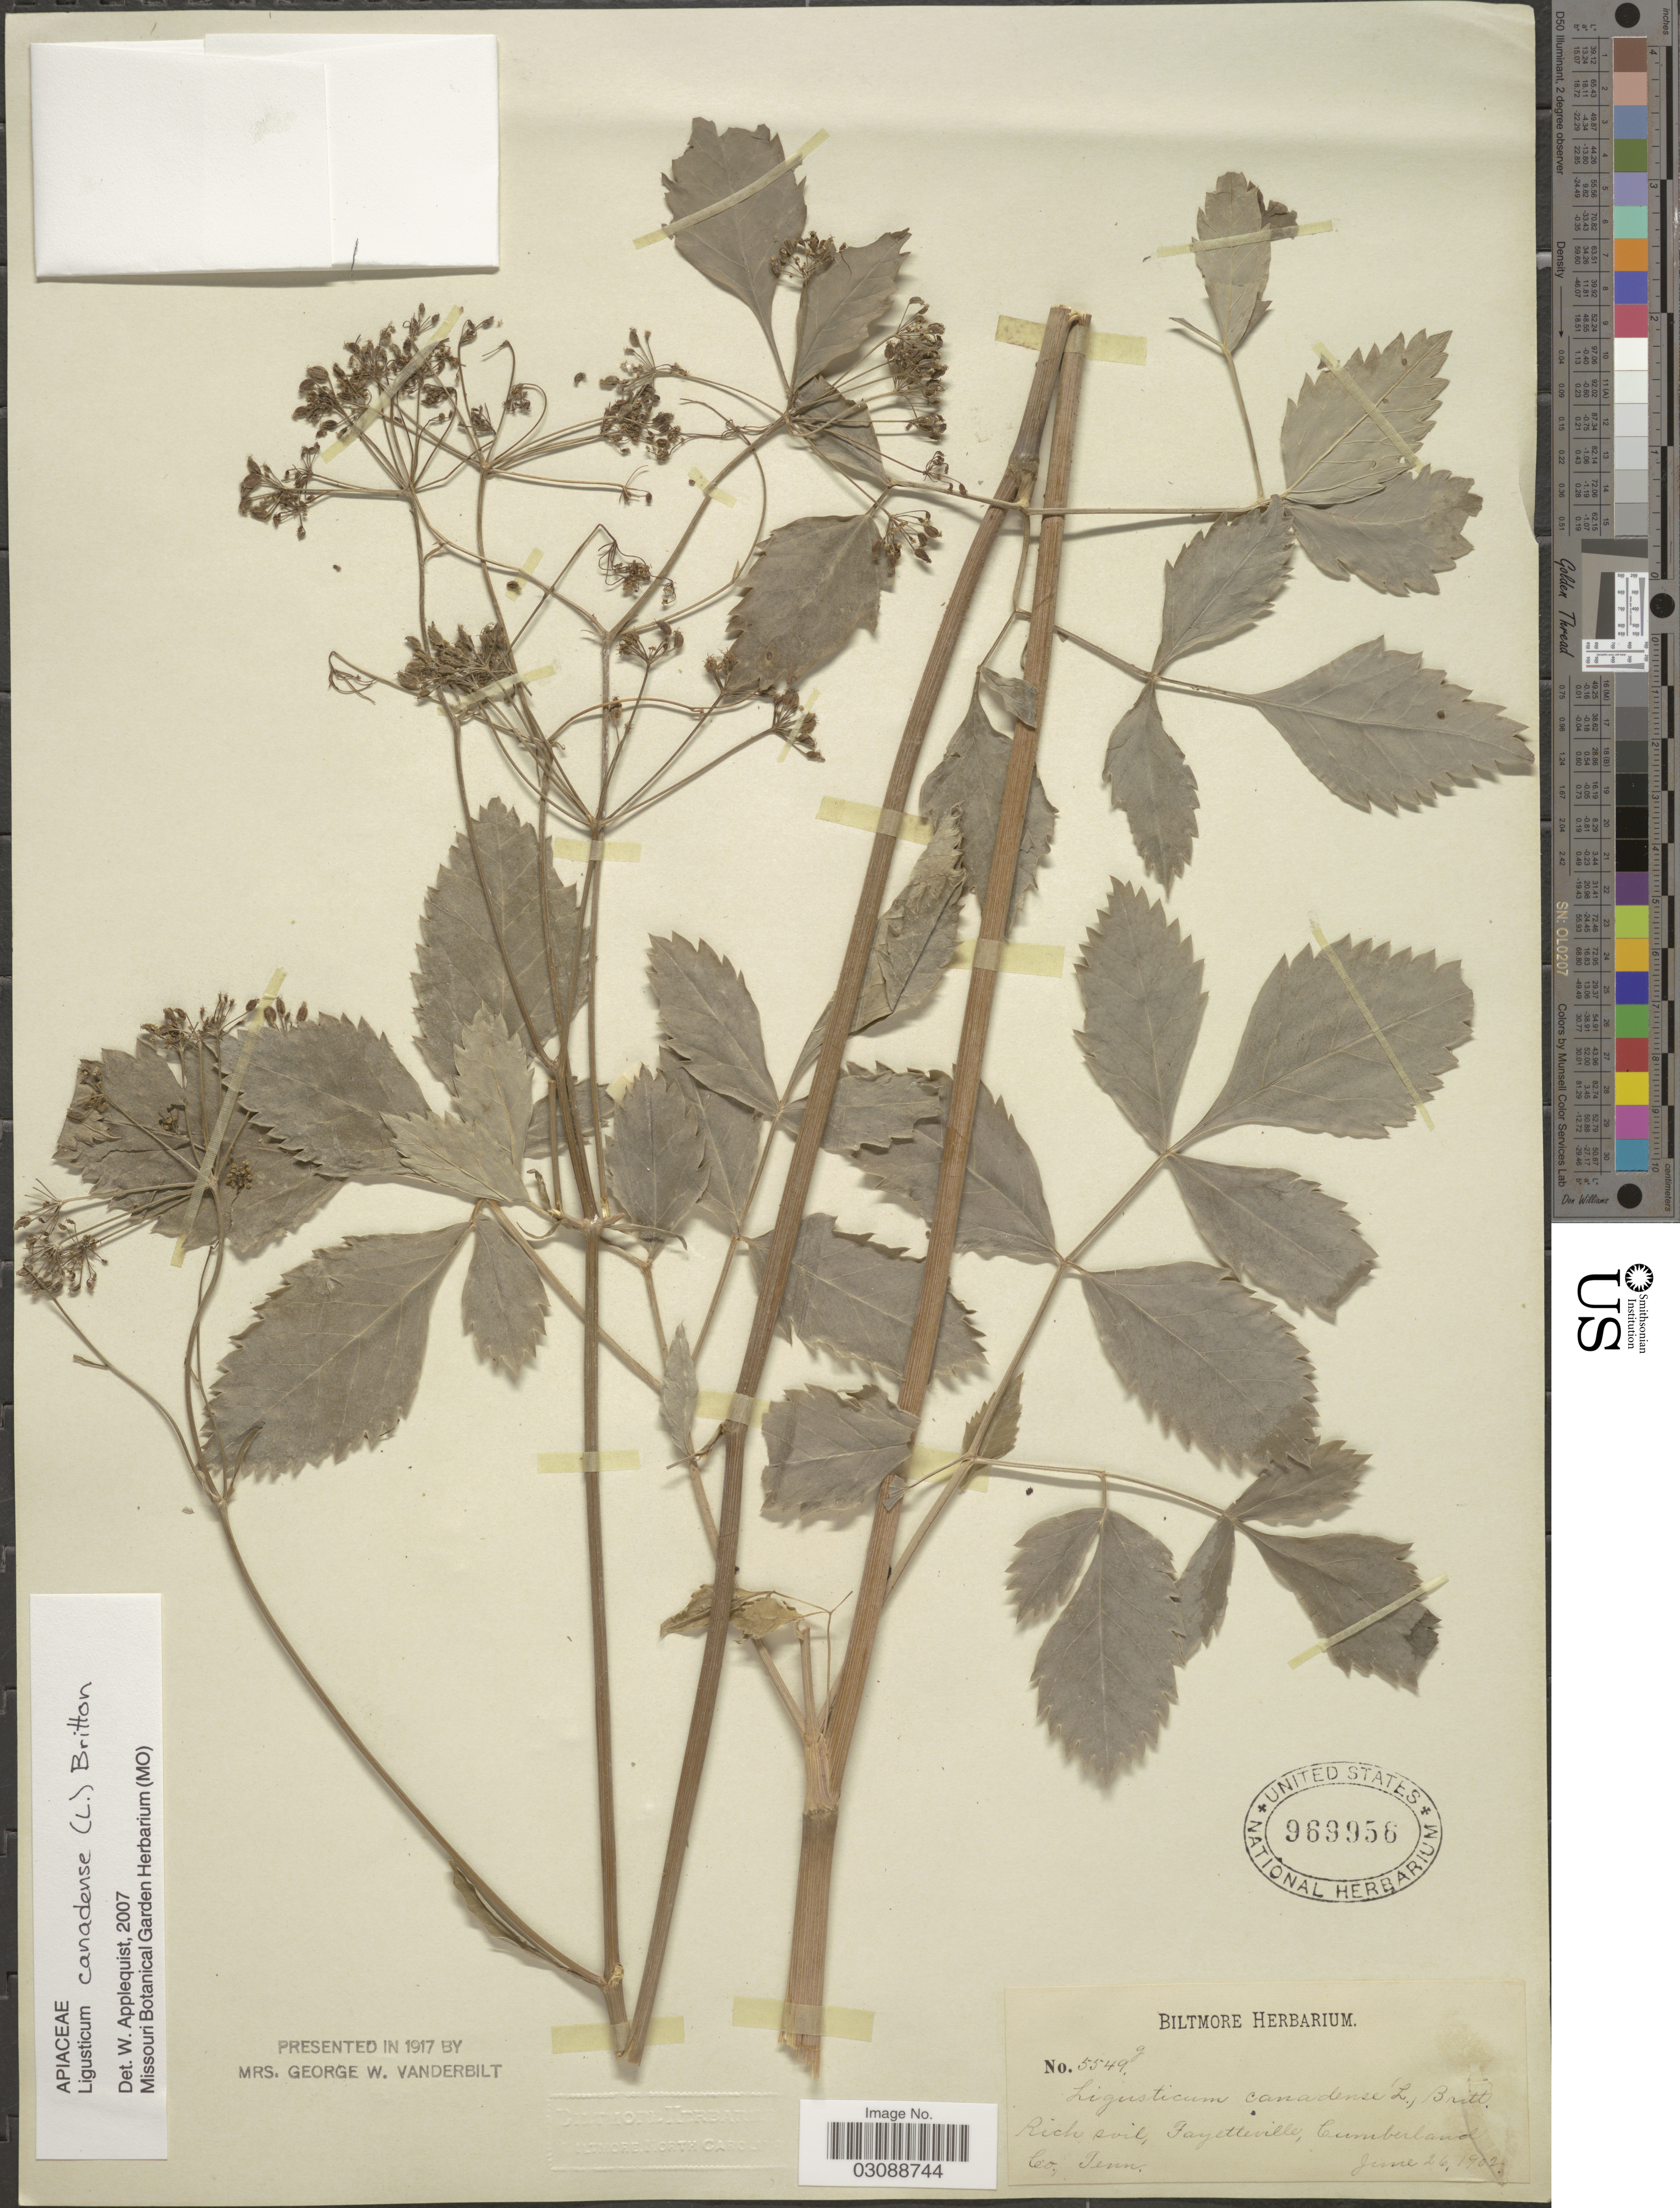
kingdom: Plantae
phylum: Tracheophyta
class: Magnoliopsida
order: Apiales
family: Apiaceae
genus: Ligusticum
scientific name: Ligusticum canadense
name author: (L.) Britton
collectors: ex herb. Biltmore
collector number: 5549 g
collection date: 1902-06-26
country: United States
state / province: Tennessee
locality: Fayetteville, Cumberland Co.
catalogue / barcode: US 969956